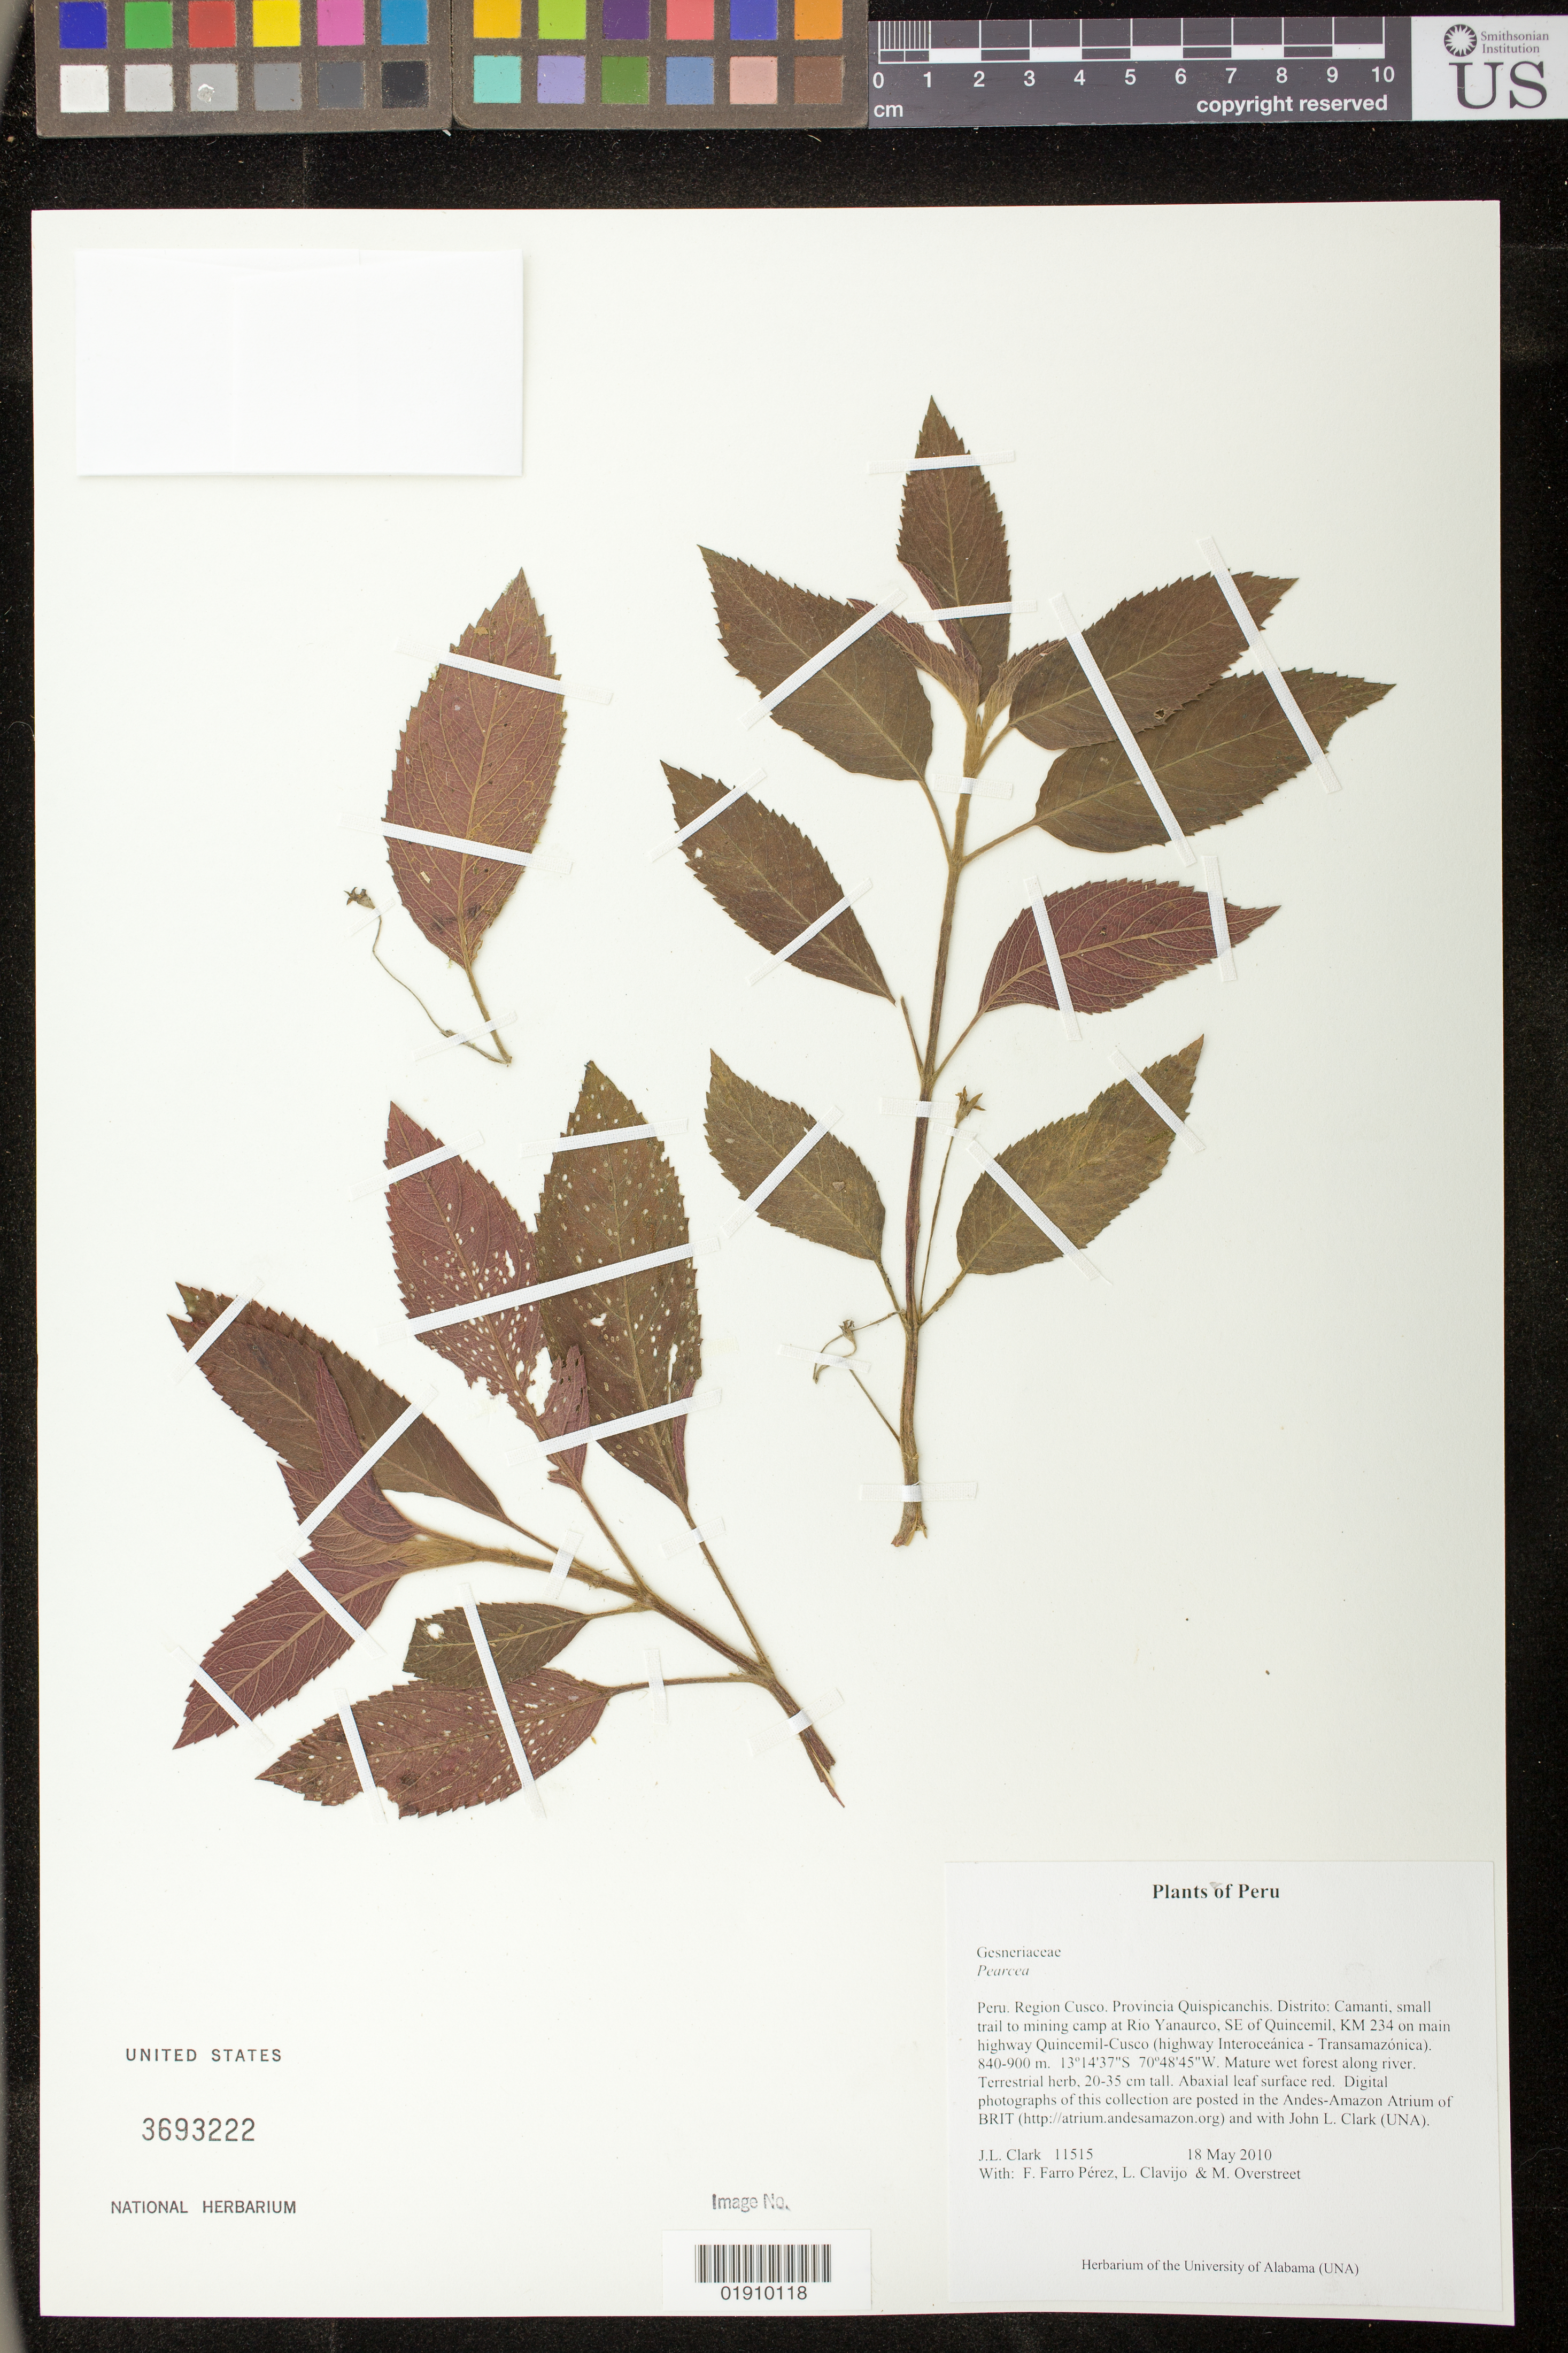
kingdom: Plantae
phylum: Tracheophyta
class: Magnoliopsida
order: Lamiales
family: Gesneriaceae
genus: Pearcea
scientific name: Pearcea sp.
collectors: J. L. Clark, F. Farro Pérez, L. Clavijo & M. Overstreet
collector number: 11515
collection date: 2010-05-18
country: Peru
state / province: Cusco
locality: Provincia Quispicanchis. Distrito: Camanti, small trail to mining camp at Rio Yanaurco, SE of Quincemil, KM 234 on main highway Quincemil-Cusco (highway Interoceánica - Transamazónica).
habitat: Mature wet forest along river.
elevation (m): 840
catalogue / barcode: US 3693222